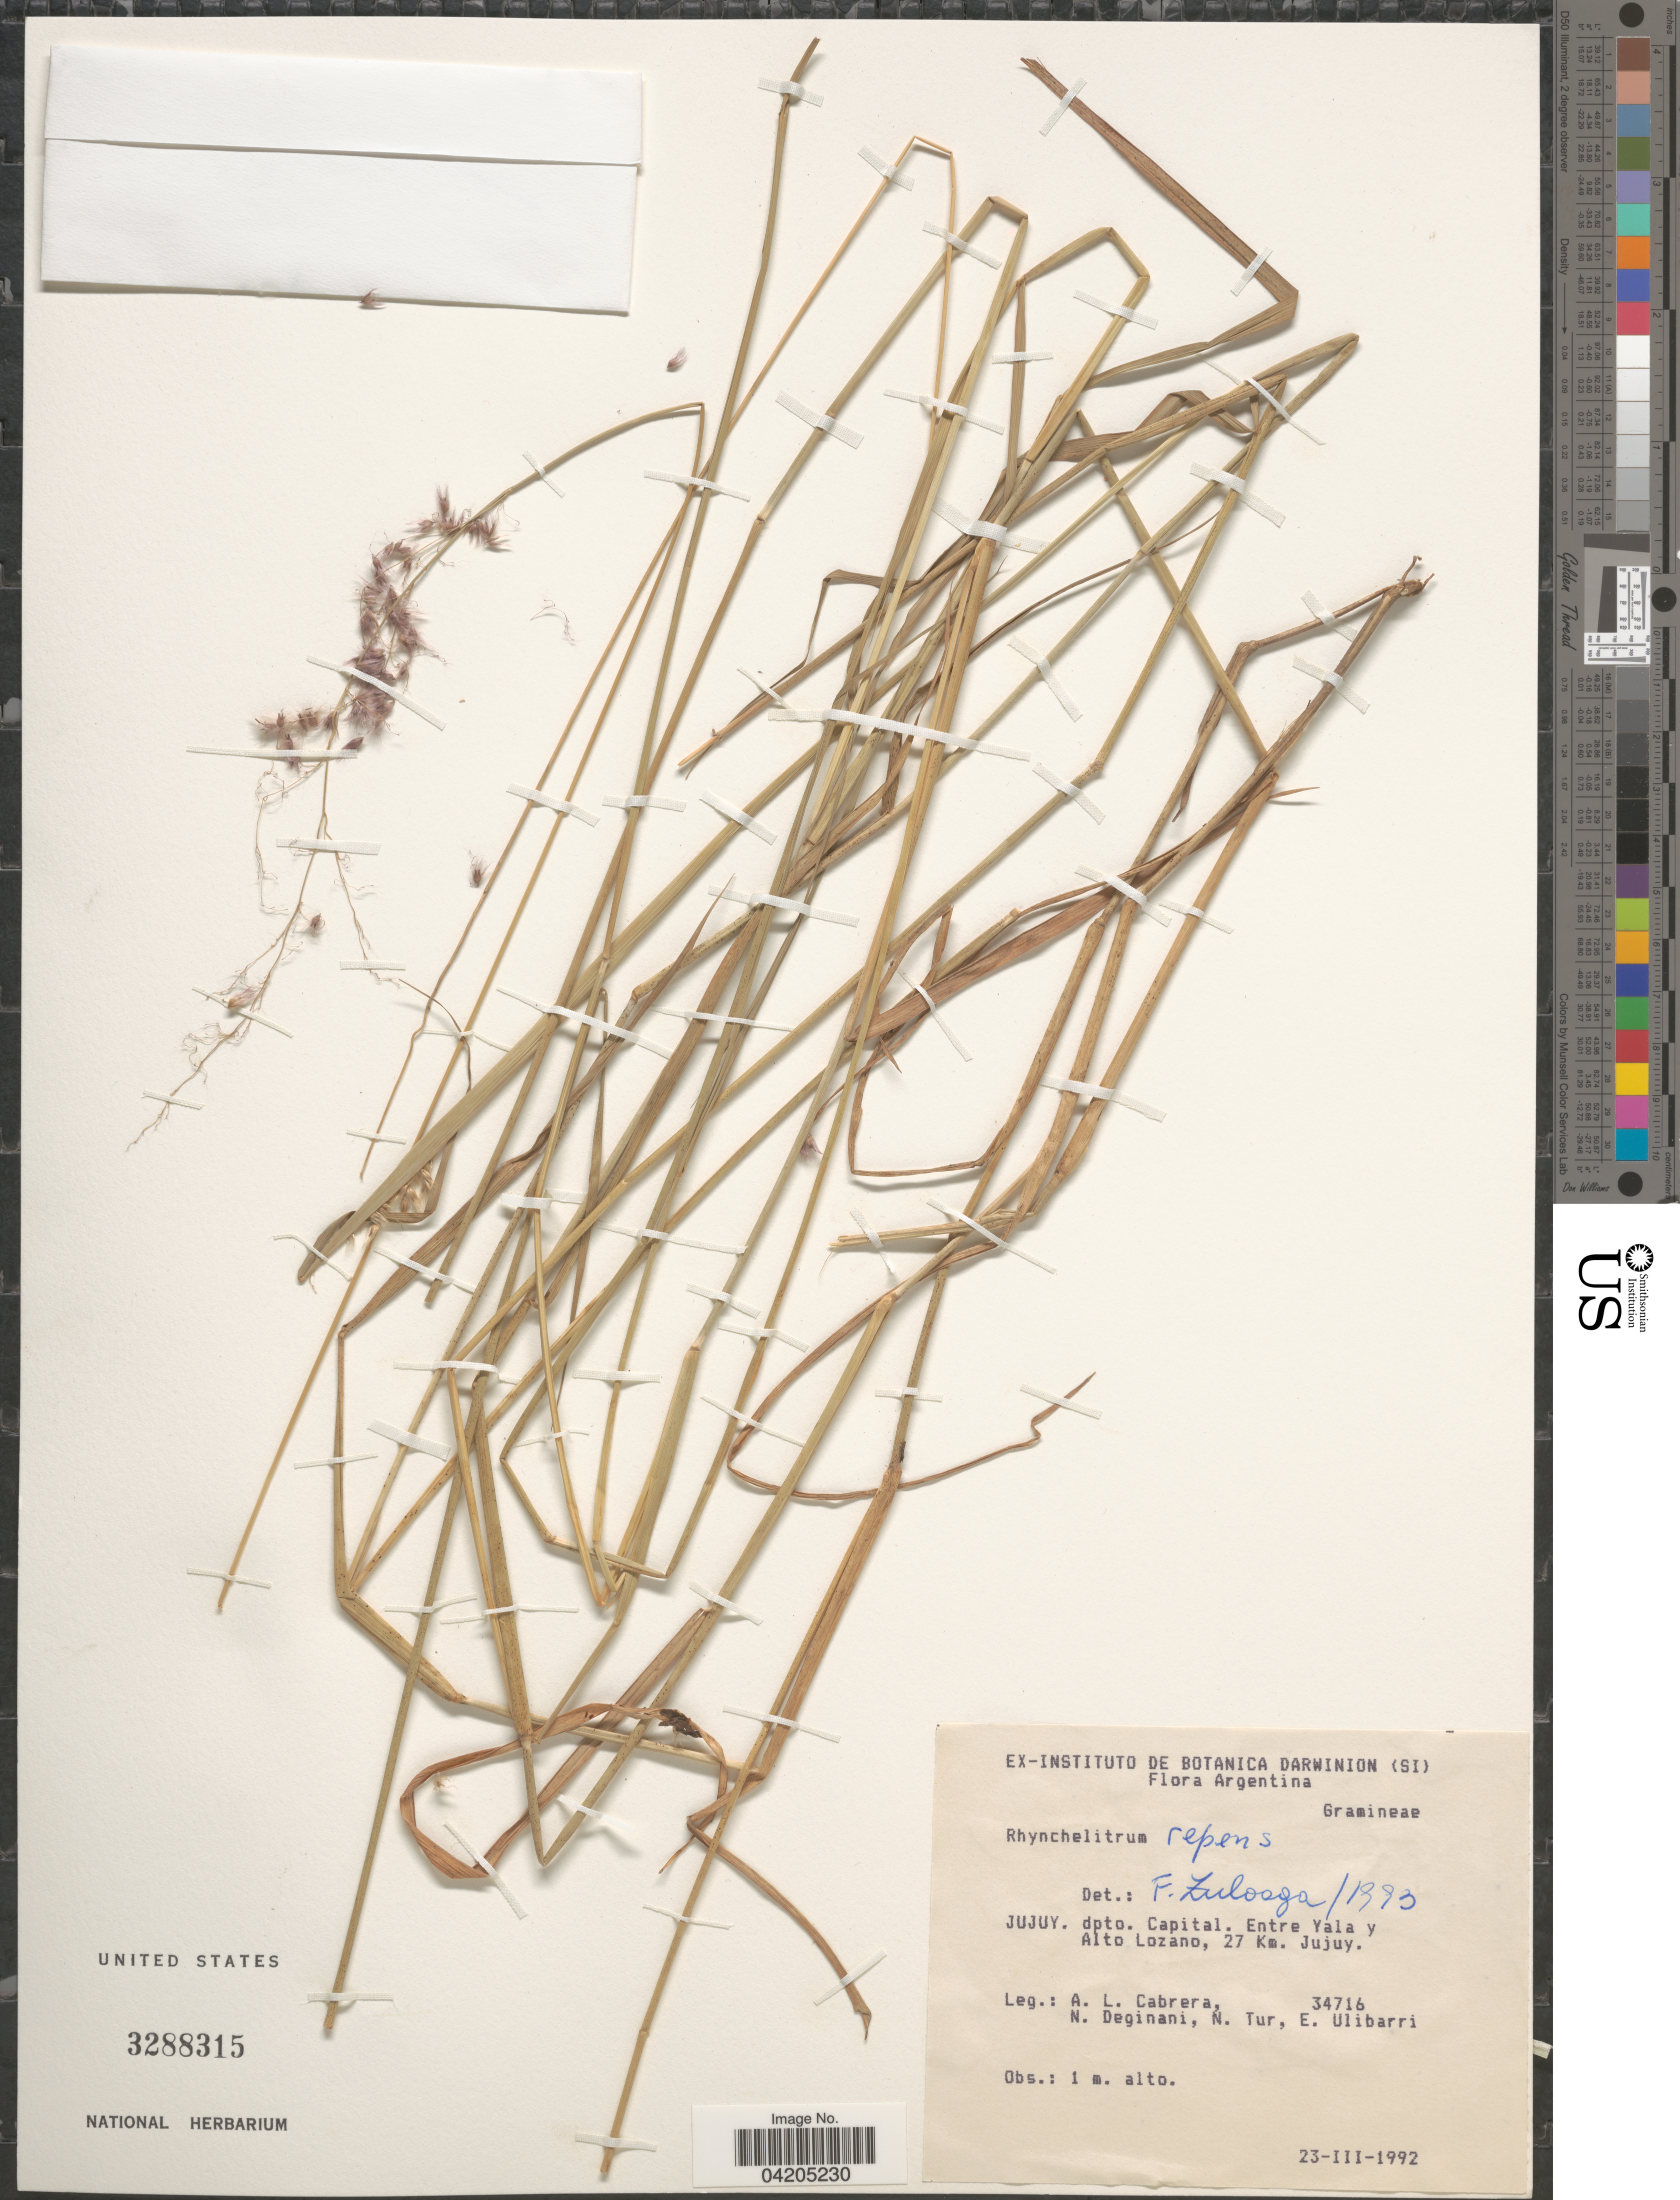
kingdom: Plantae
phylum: Tracheophyta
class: Liliopsida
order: Poales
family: Poaceae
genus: Melinis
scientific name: Melinis repens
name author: (Willd.) Zizka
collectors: A. L. Cabrera, N. Deginani, N. Tur & E. Ulibarri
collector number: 34716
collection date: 1992-03-23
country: Argentina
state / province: Jujuy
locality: Dpto. Capital. Entre Yala y Alto Lozano, 27 Km. Jujuy.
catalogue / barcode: US 3288315